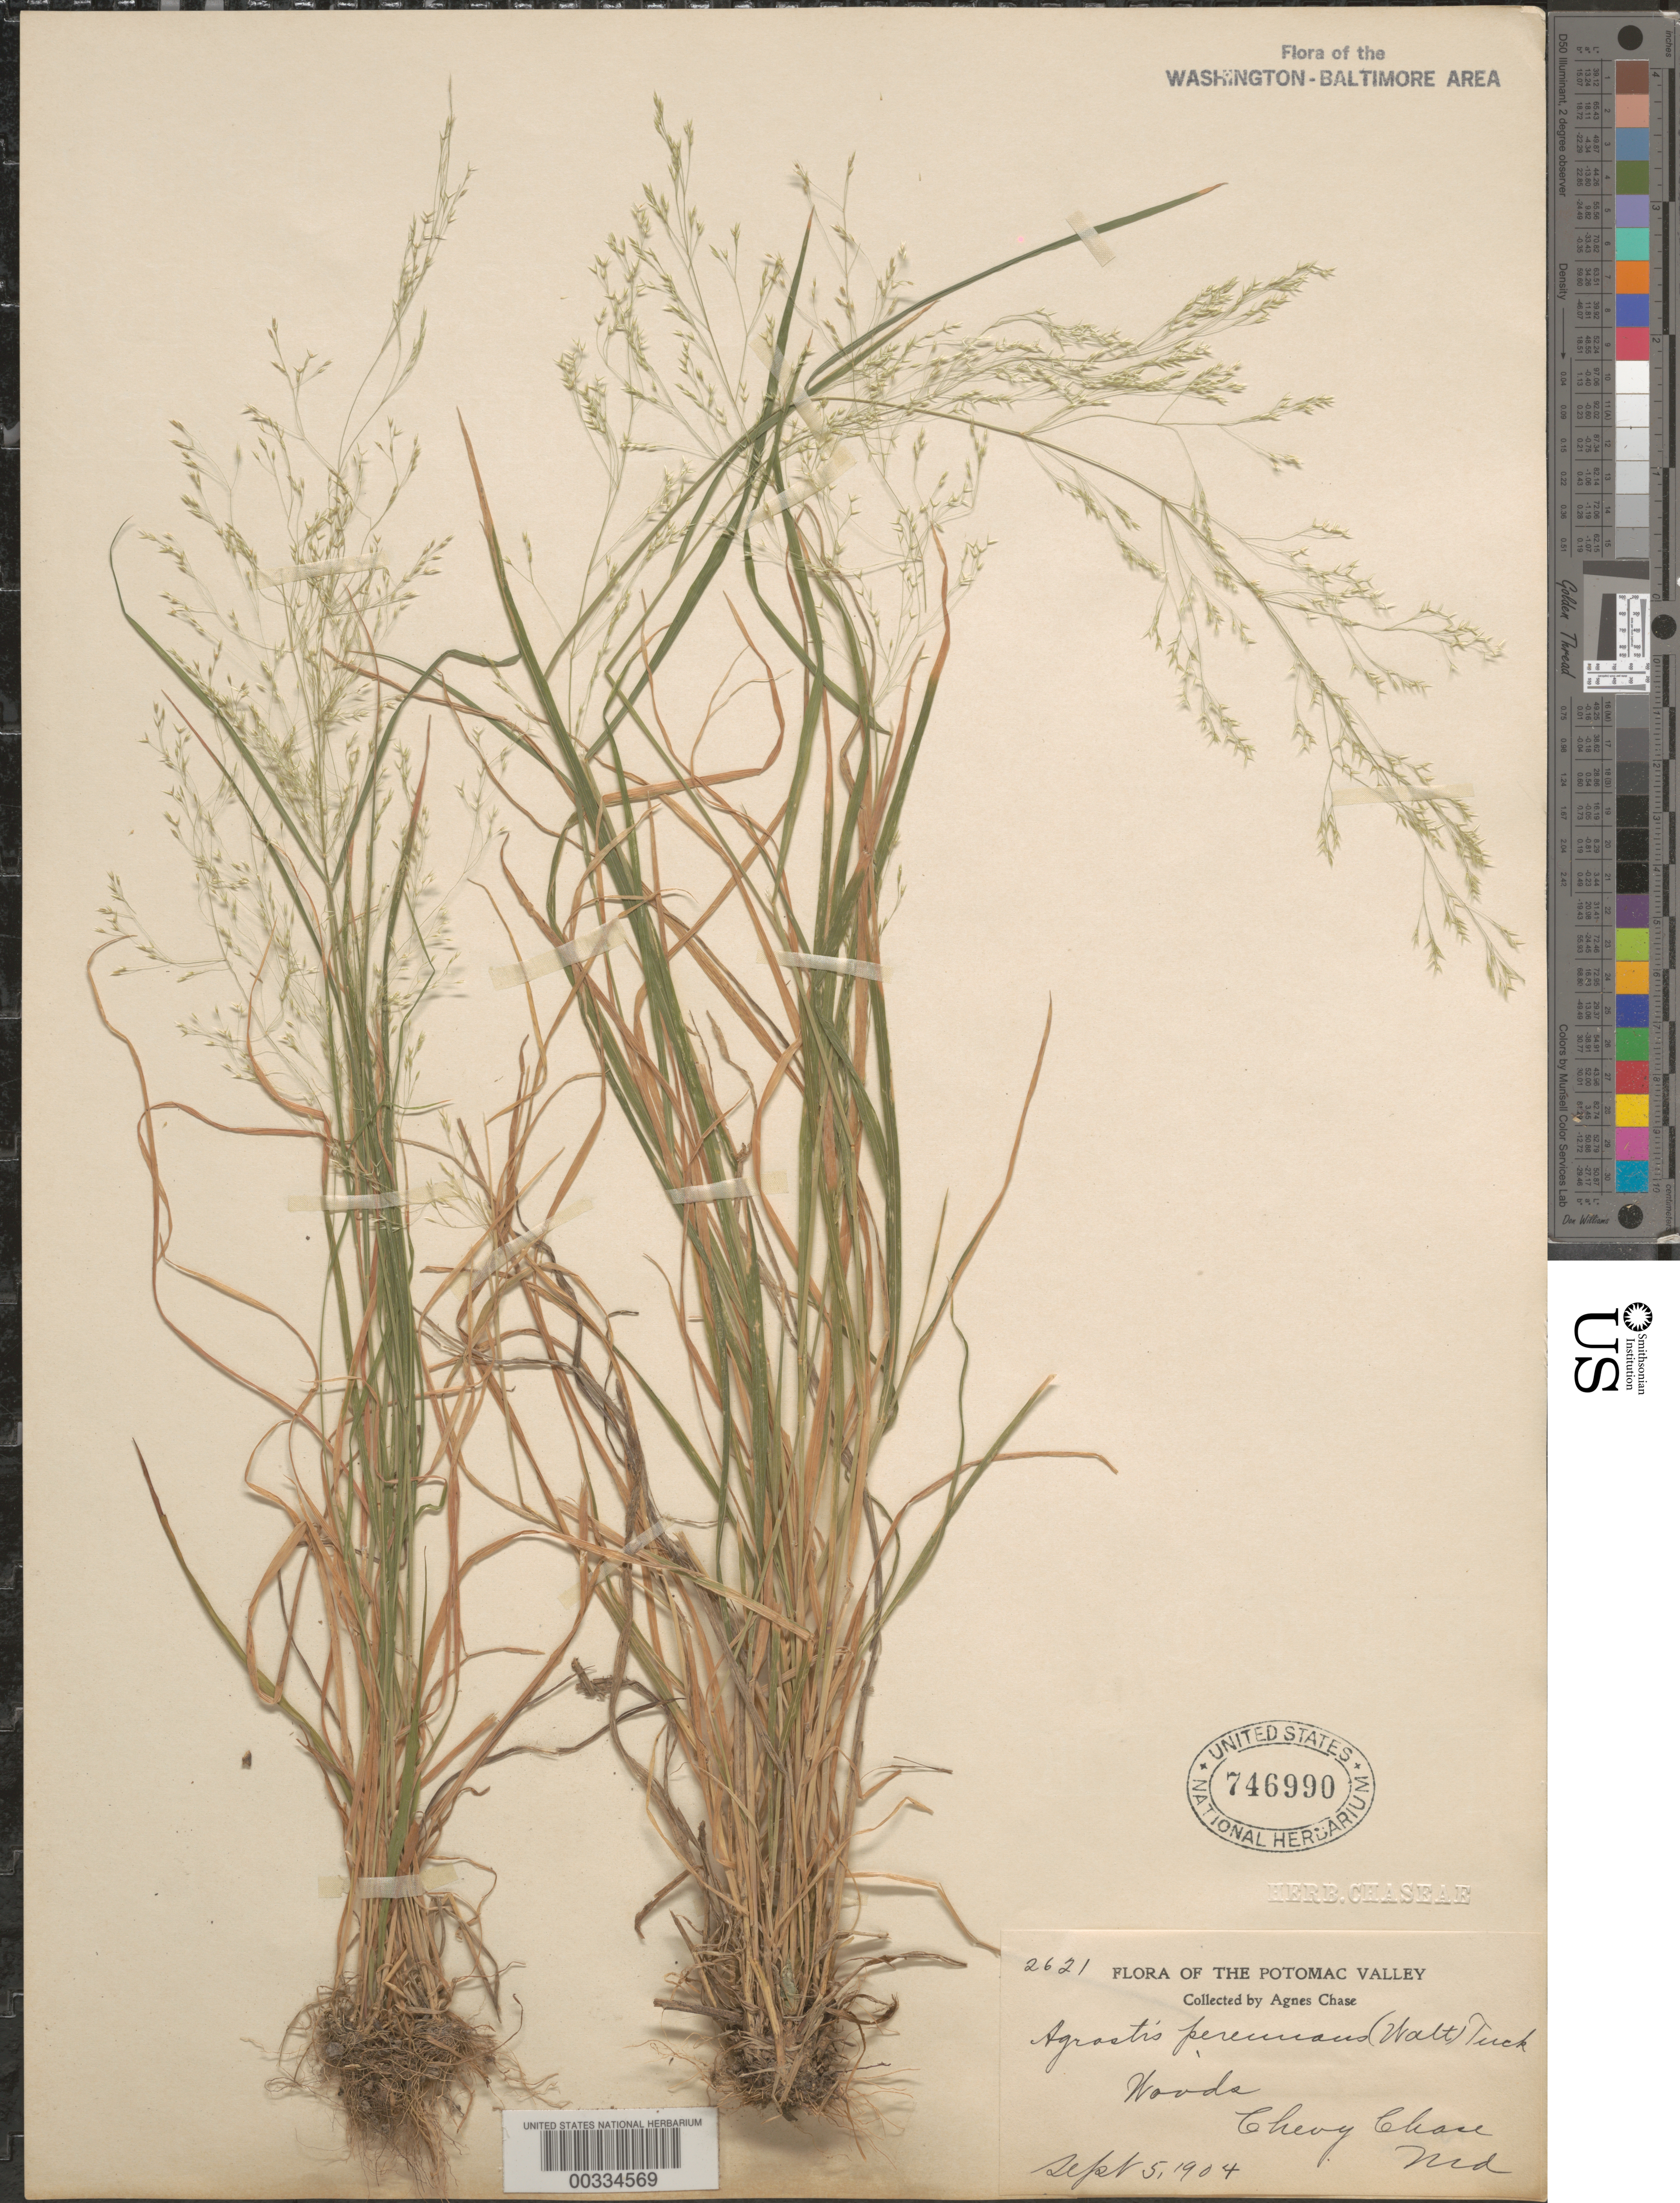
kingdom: Plantae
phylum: Tracheophyta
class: Liliopsida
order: Poales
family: Poaceae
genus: Agrostis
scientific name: Agrostis perennans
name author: (Walter) Tuck.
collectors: A. Chase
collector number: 2621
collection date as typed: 05 Sep 1904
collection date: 1904-09-05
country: United States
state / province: Maryland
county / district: Montgomery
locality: Chevy Chase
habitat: Woods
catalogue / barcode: US 746990